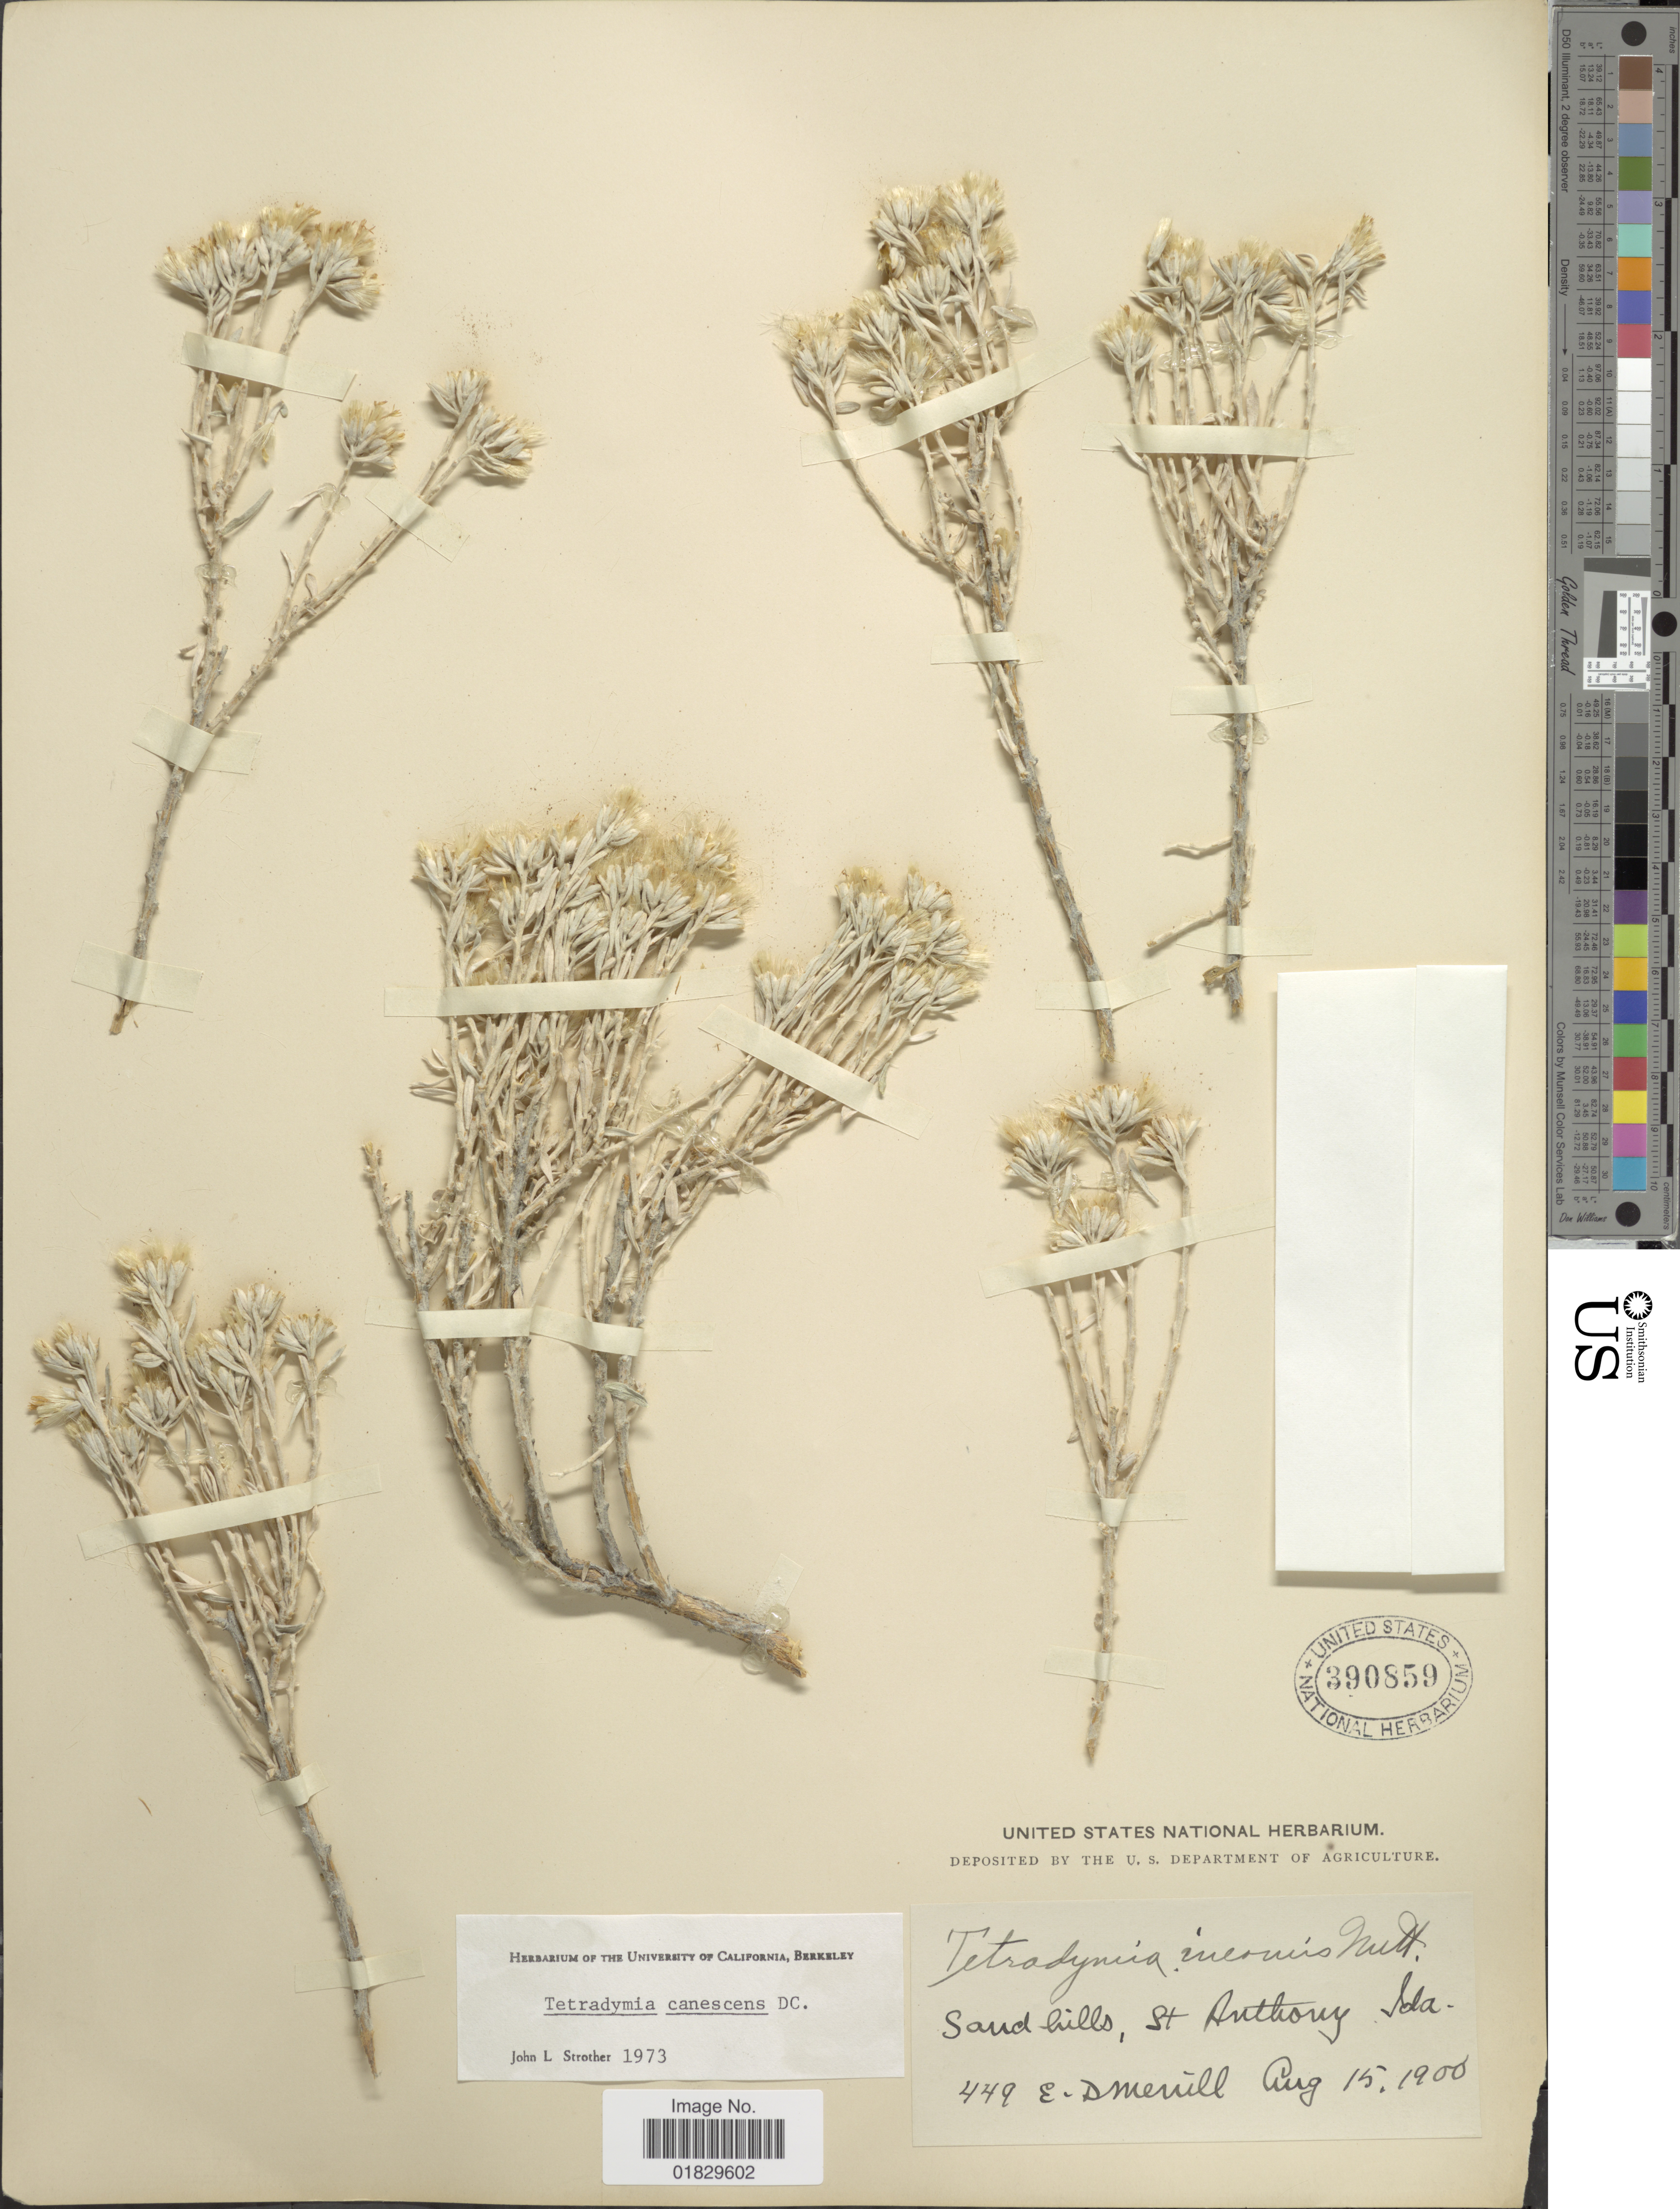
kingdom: Plantae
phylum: Tracheophyta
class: Magnoliopsida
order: Asterales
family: Asteraceae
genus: Tetradymia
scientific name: Tetradymia canescens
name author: DC.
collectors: E. D. Merrill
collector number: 449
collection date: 1900-08-15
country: United States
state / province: Idaho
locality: Sand hills, St Anthony, Ida.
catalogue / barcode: US 390859